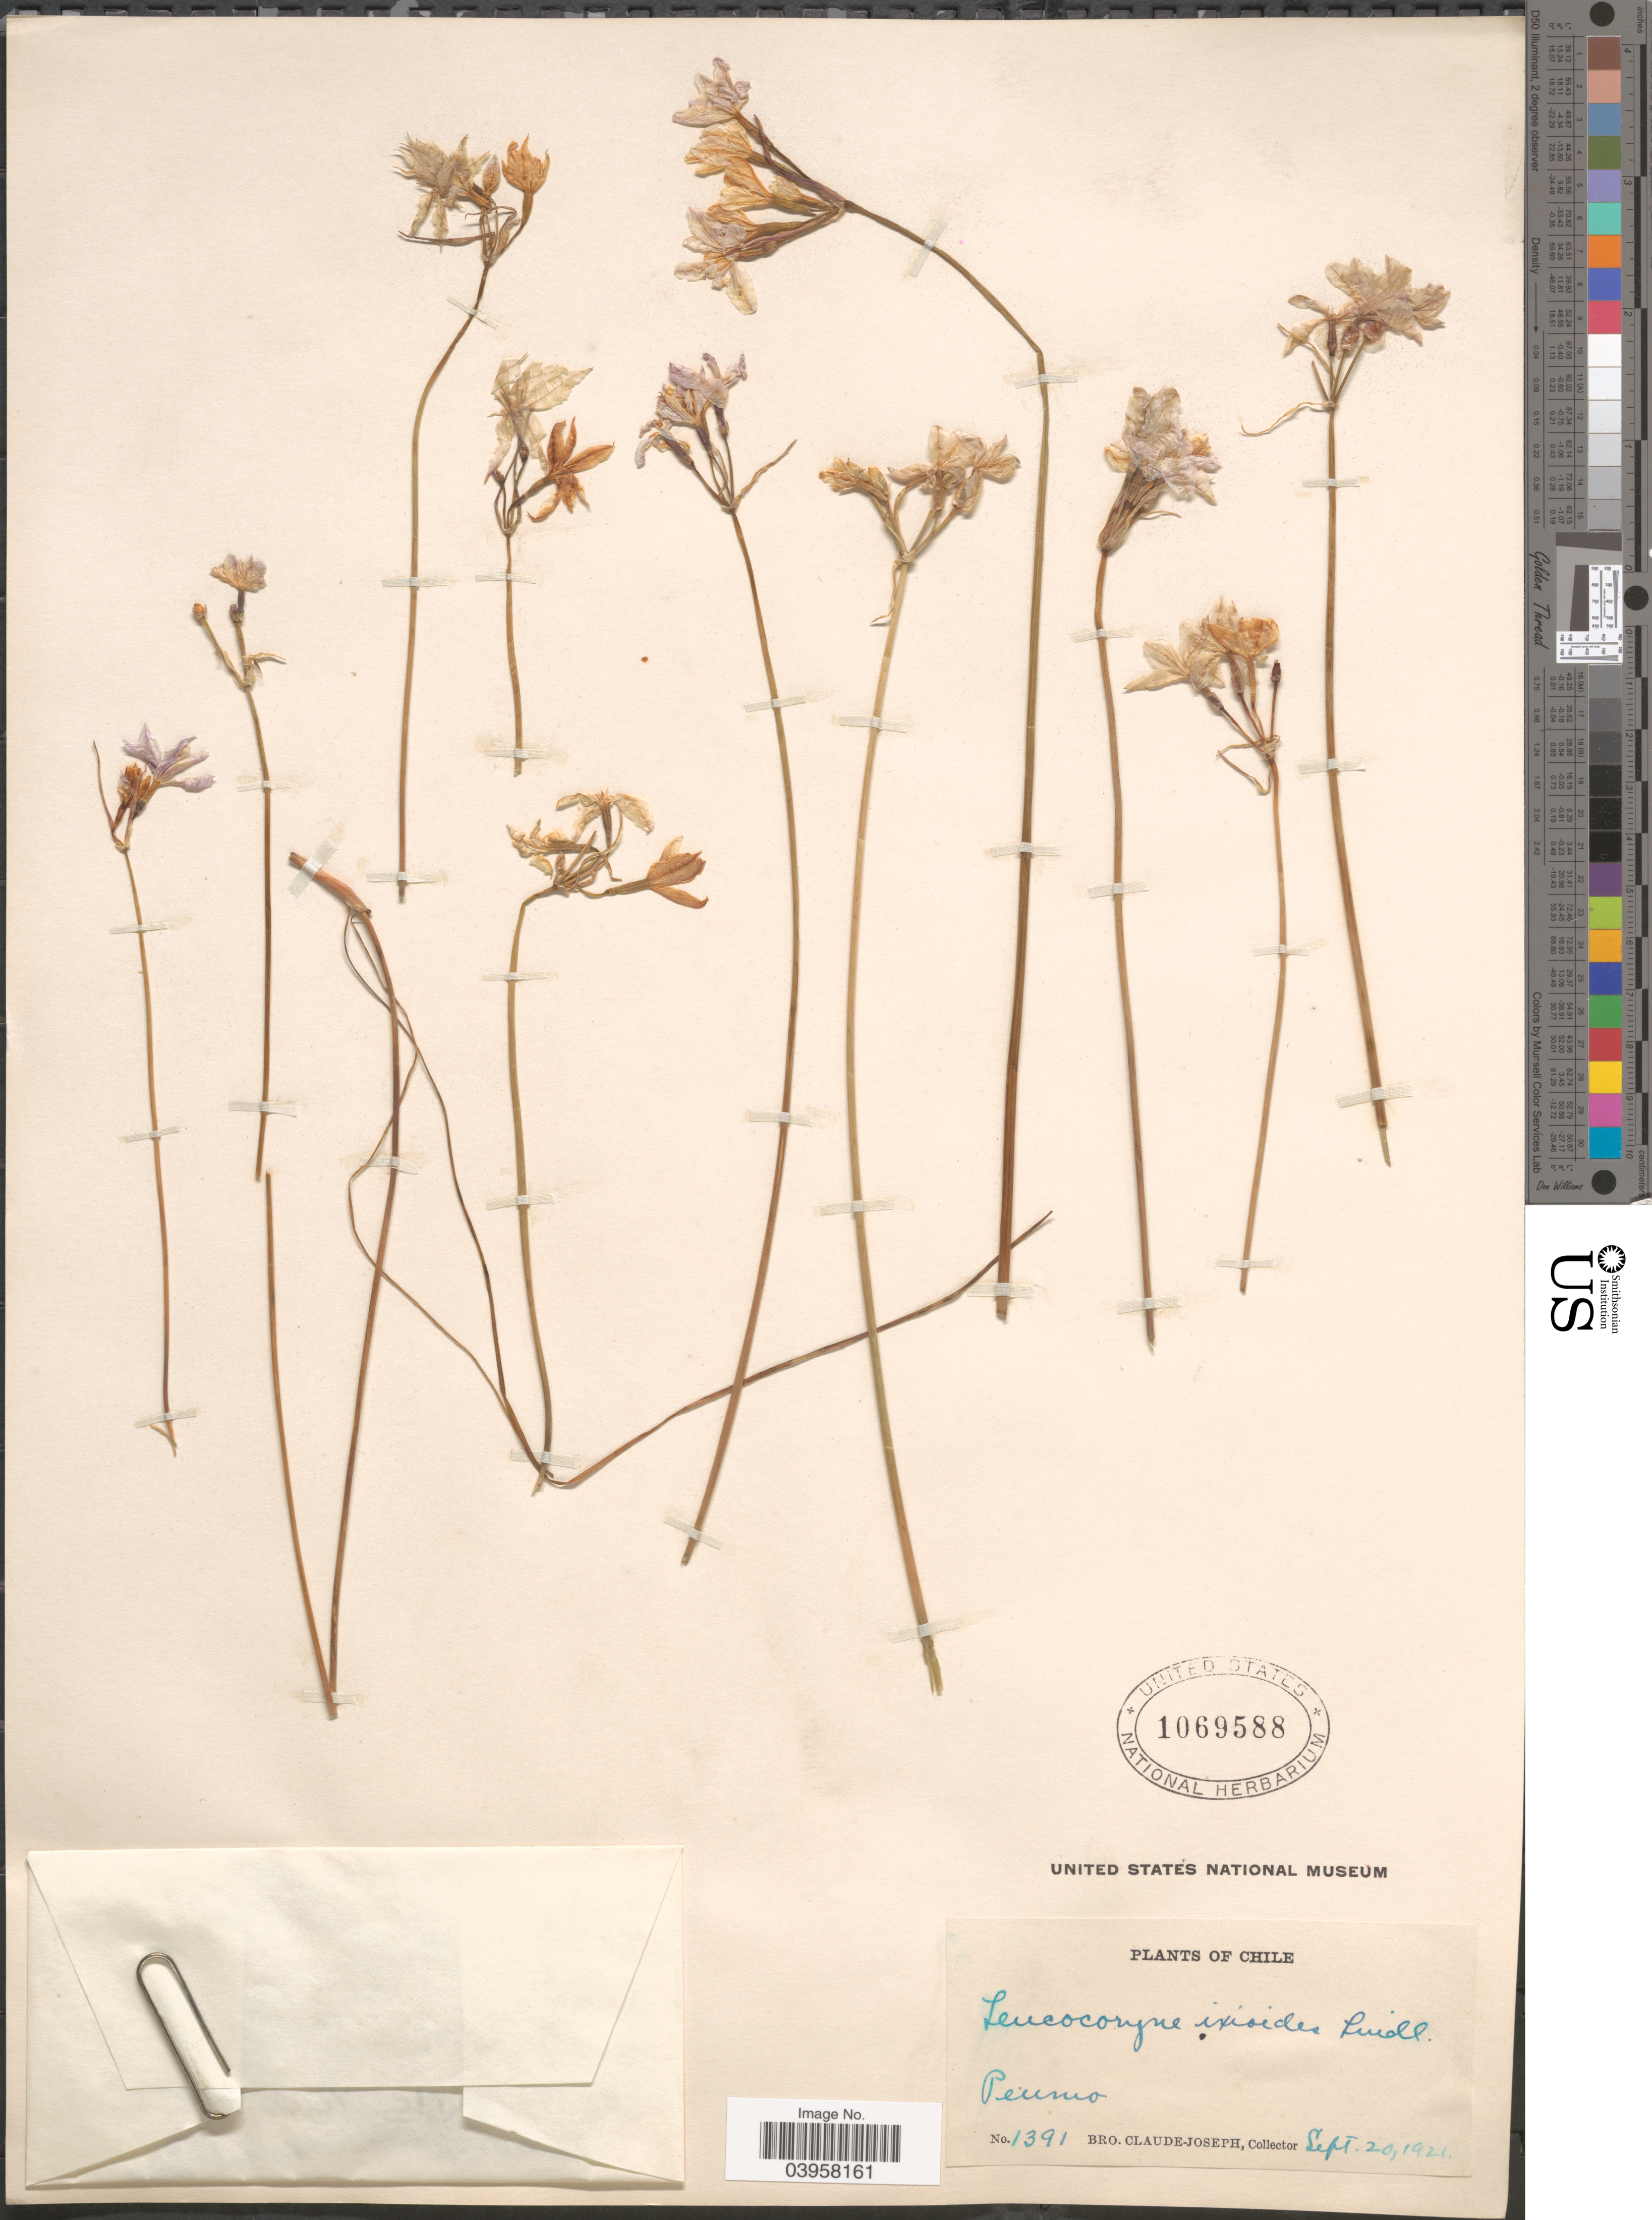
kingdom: Plantae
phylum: Tracheophyta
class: Liliopsida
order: Asparagales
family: Amaryllidaceae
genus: Leucocoryne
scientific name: Leucocoryne ixioides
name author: Lindl.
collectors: Bro. Claude-Joseph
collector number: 1391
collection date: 1921-09-20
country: Chile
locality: Peumo.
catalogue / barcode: US 1069588